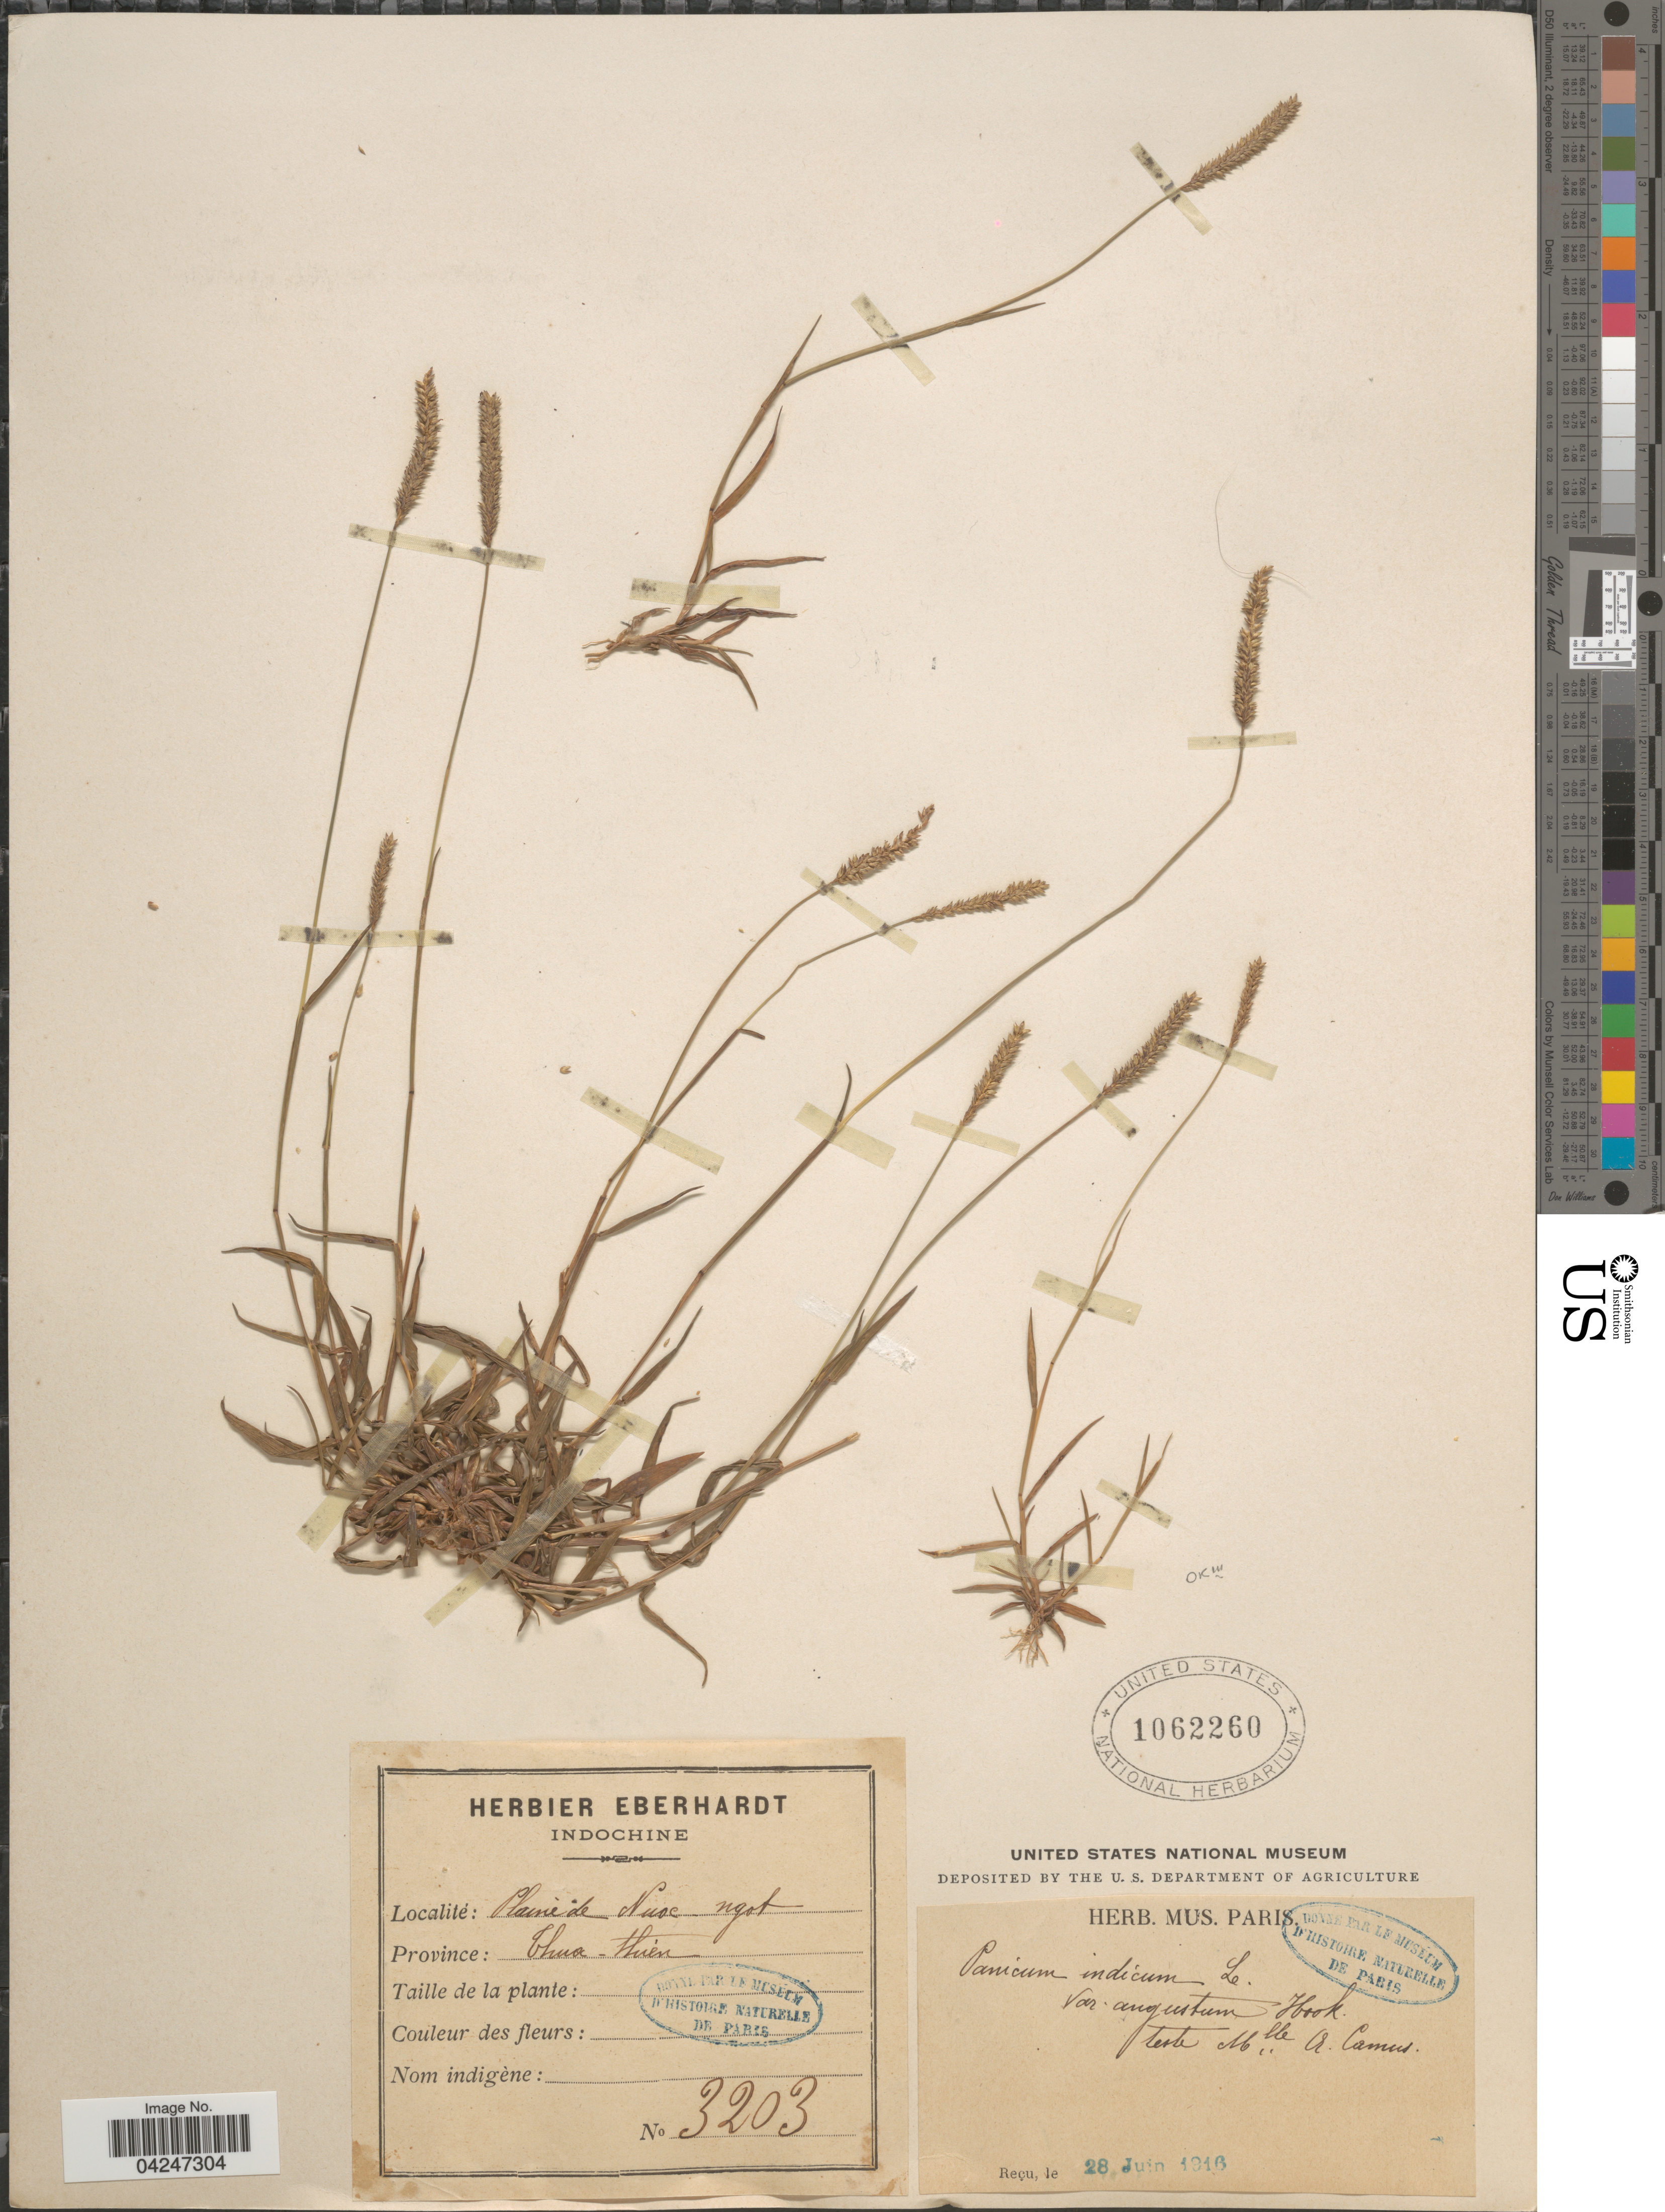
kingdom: Plantae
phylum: Tracheophyta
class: Liliopsida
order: Poales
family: Poaceae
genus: Sacciolepis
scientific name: Sacciolepis indica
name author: (L.) Chase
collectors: ex herb. Eberhardt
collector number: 3203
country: Vietnam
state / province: Thua Thien-Hue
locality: Plaine de Nuse ngot. Province: Thua-thien.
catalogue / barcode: US 1062260